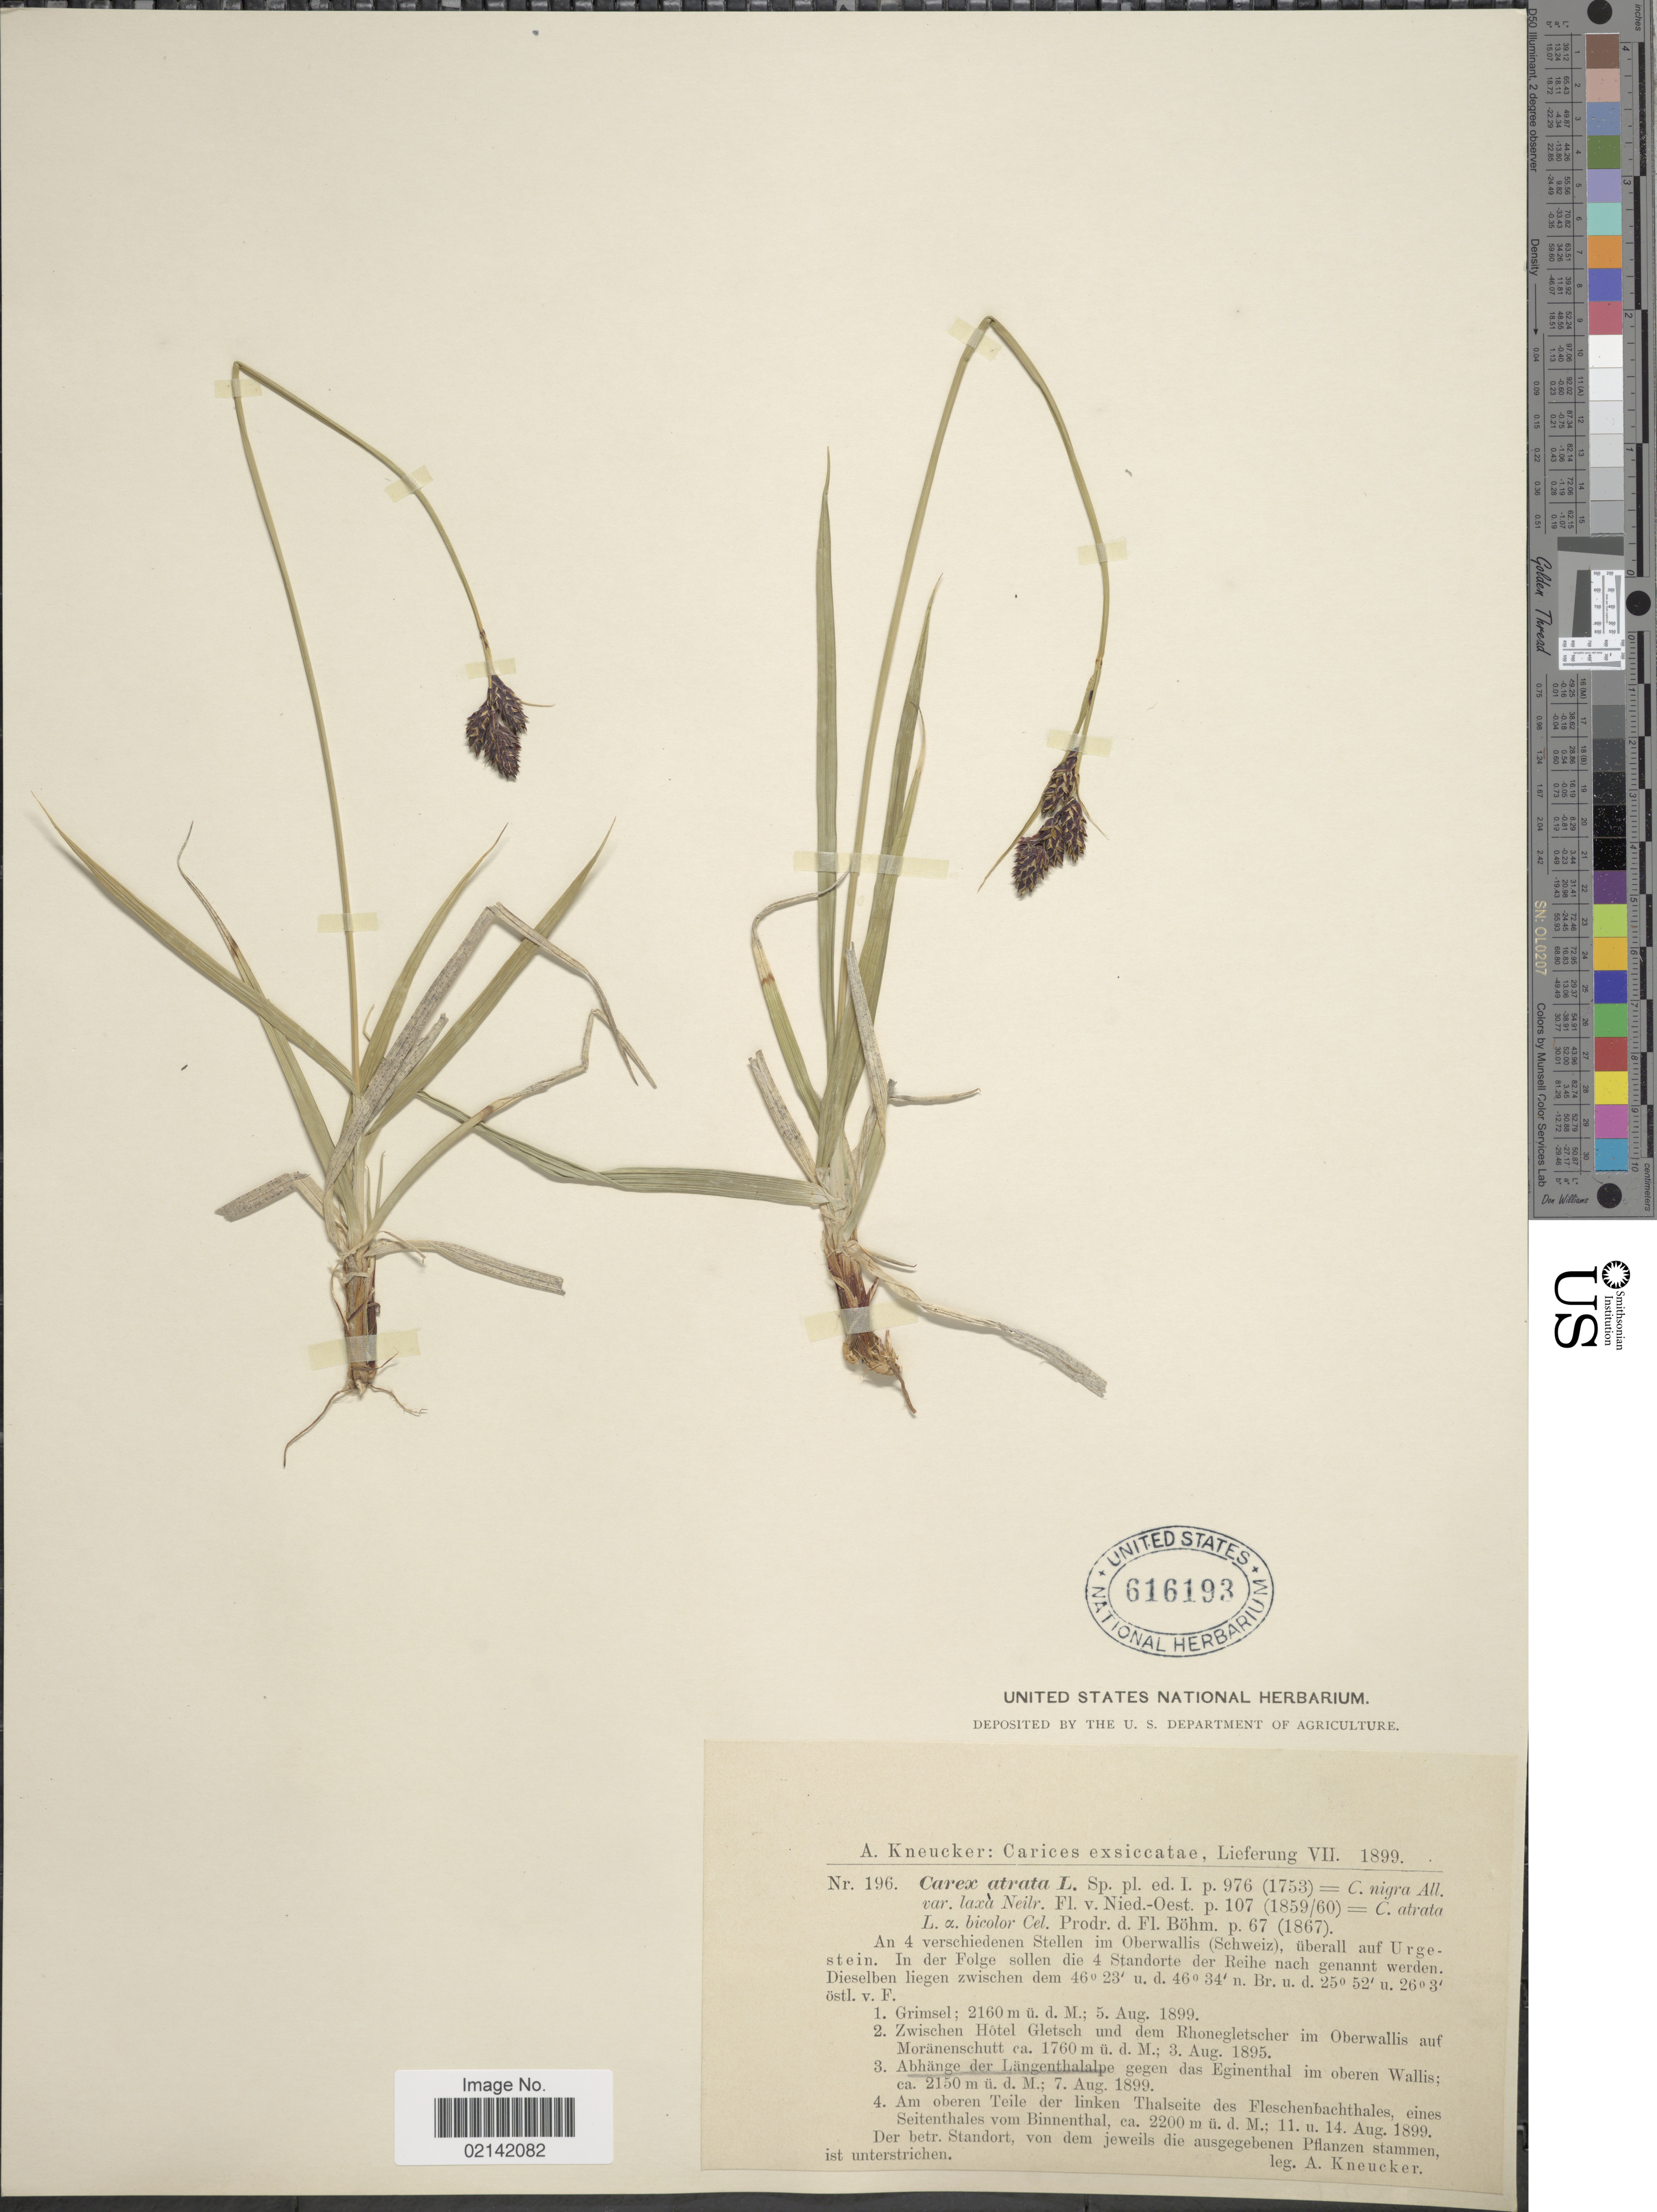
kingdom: Plantae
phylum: Tracheophyta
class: Liliopsida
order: Poales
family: Cyperaceae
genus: Carex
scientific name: Carex atrata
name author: L.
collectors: A. Kneucker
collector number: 196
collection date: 1899-08-07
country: Switzerland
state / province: Valais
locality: An 4 verschiedenen Stellen im Oberwallis (Schweiz) uberall auf Urgestein In der Folge sollen die 4 Standorte der Reihe nach genannt werden, Dieselben liegen zwischen dem, Abhangen der Langenthalalpe gegen das Eginenthal im oberen Wallis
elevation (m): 2150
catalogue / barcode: US 616193